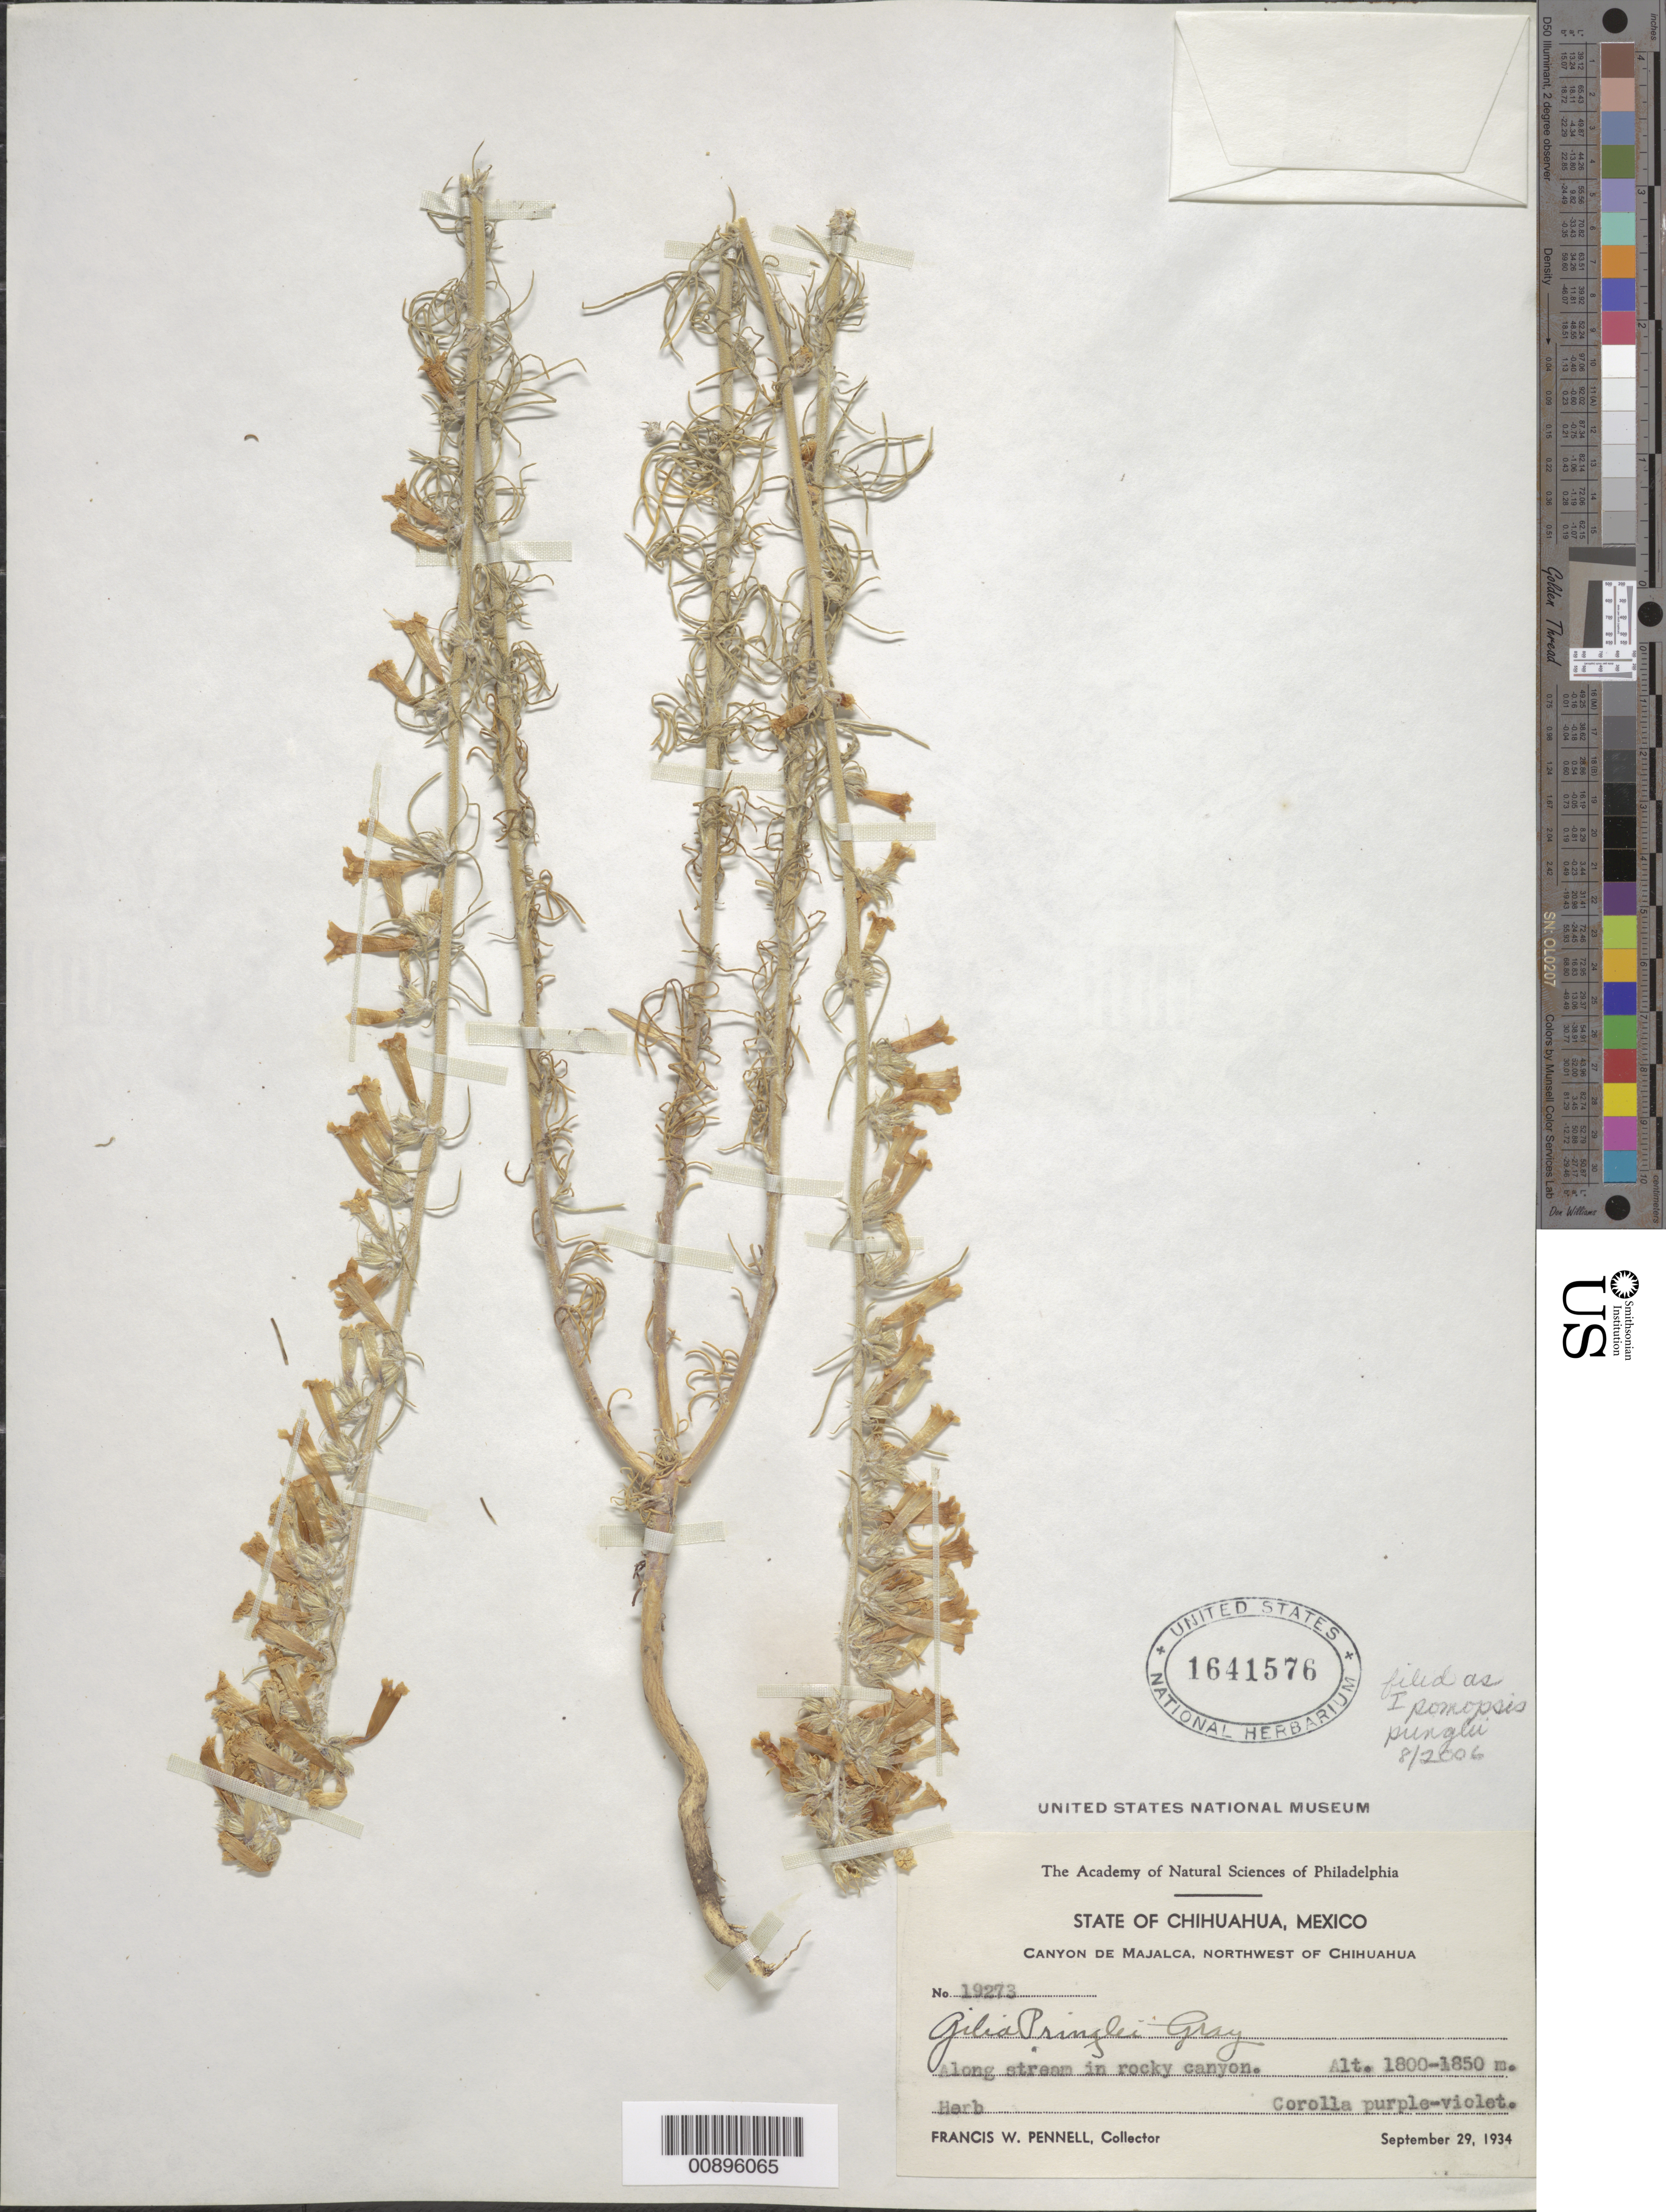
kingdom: Plantae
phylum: Tracheophyta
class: Magnoliopsida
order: Ericales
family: Polemoniaceae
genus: Ipomopsis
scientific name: Ipomopsis pringlei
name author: (A. Gray) W.C. Martin & C.R. Hutchins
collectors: F. W. Pennell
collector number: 19273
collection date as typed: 29 Sep 1934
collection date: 1934-09-29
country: Mexico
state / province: Chihuahua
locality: Canyon de Majalca, northwest of Chihuahua.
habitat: Along stream in rocky canyon.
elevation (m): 1850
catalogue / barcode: US 1641576